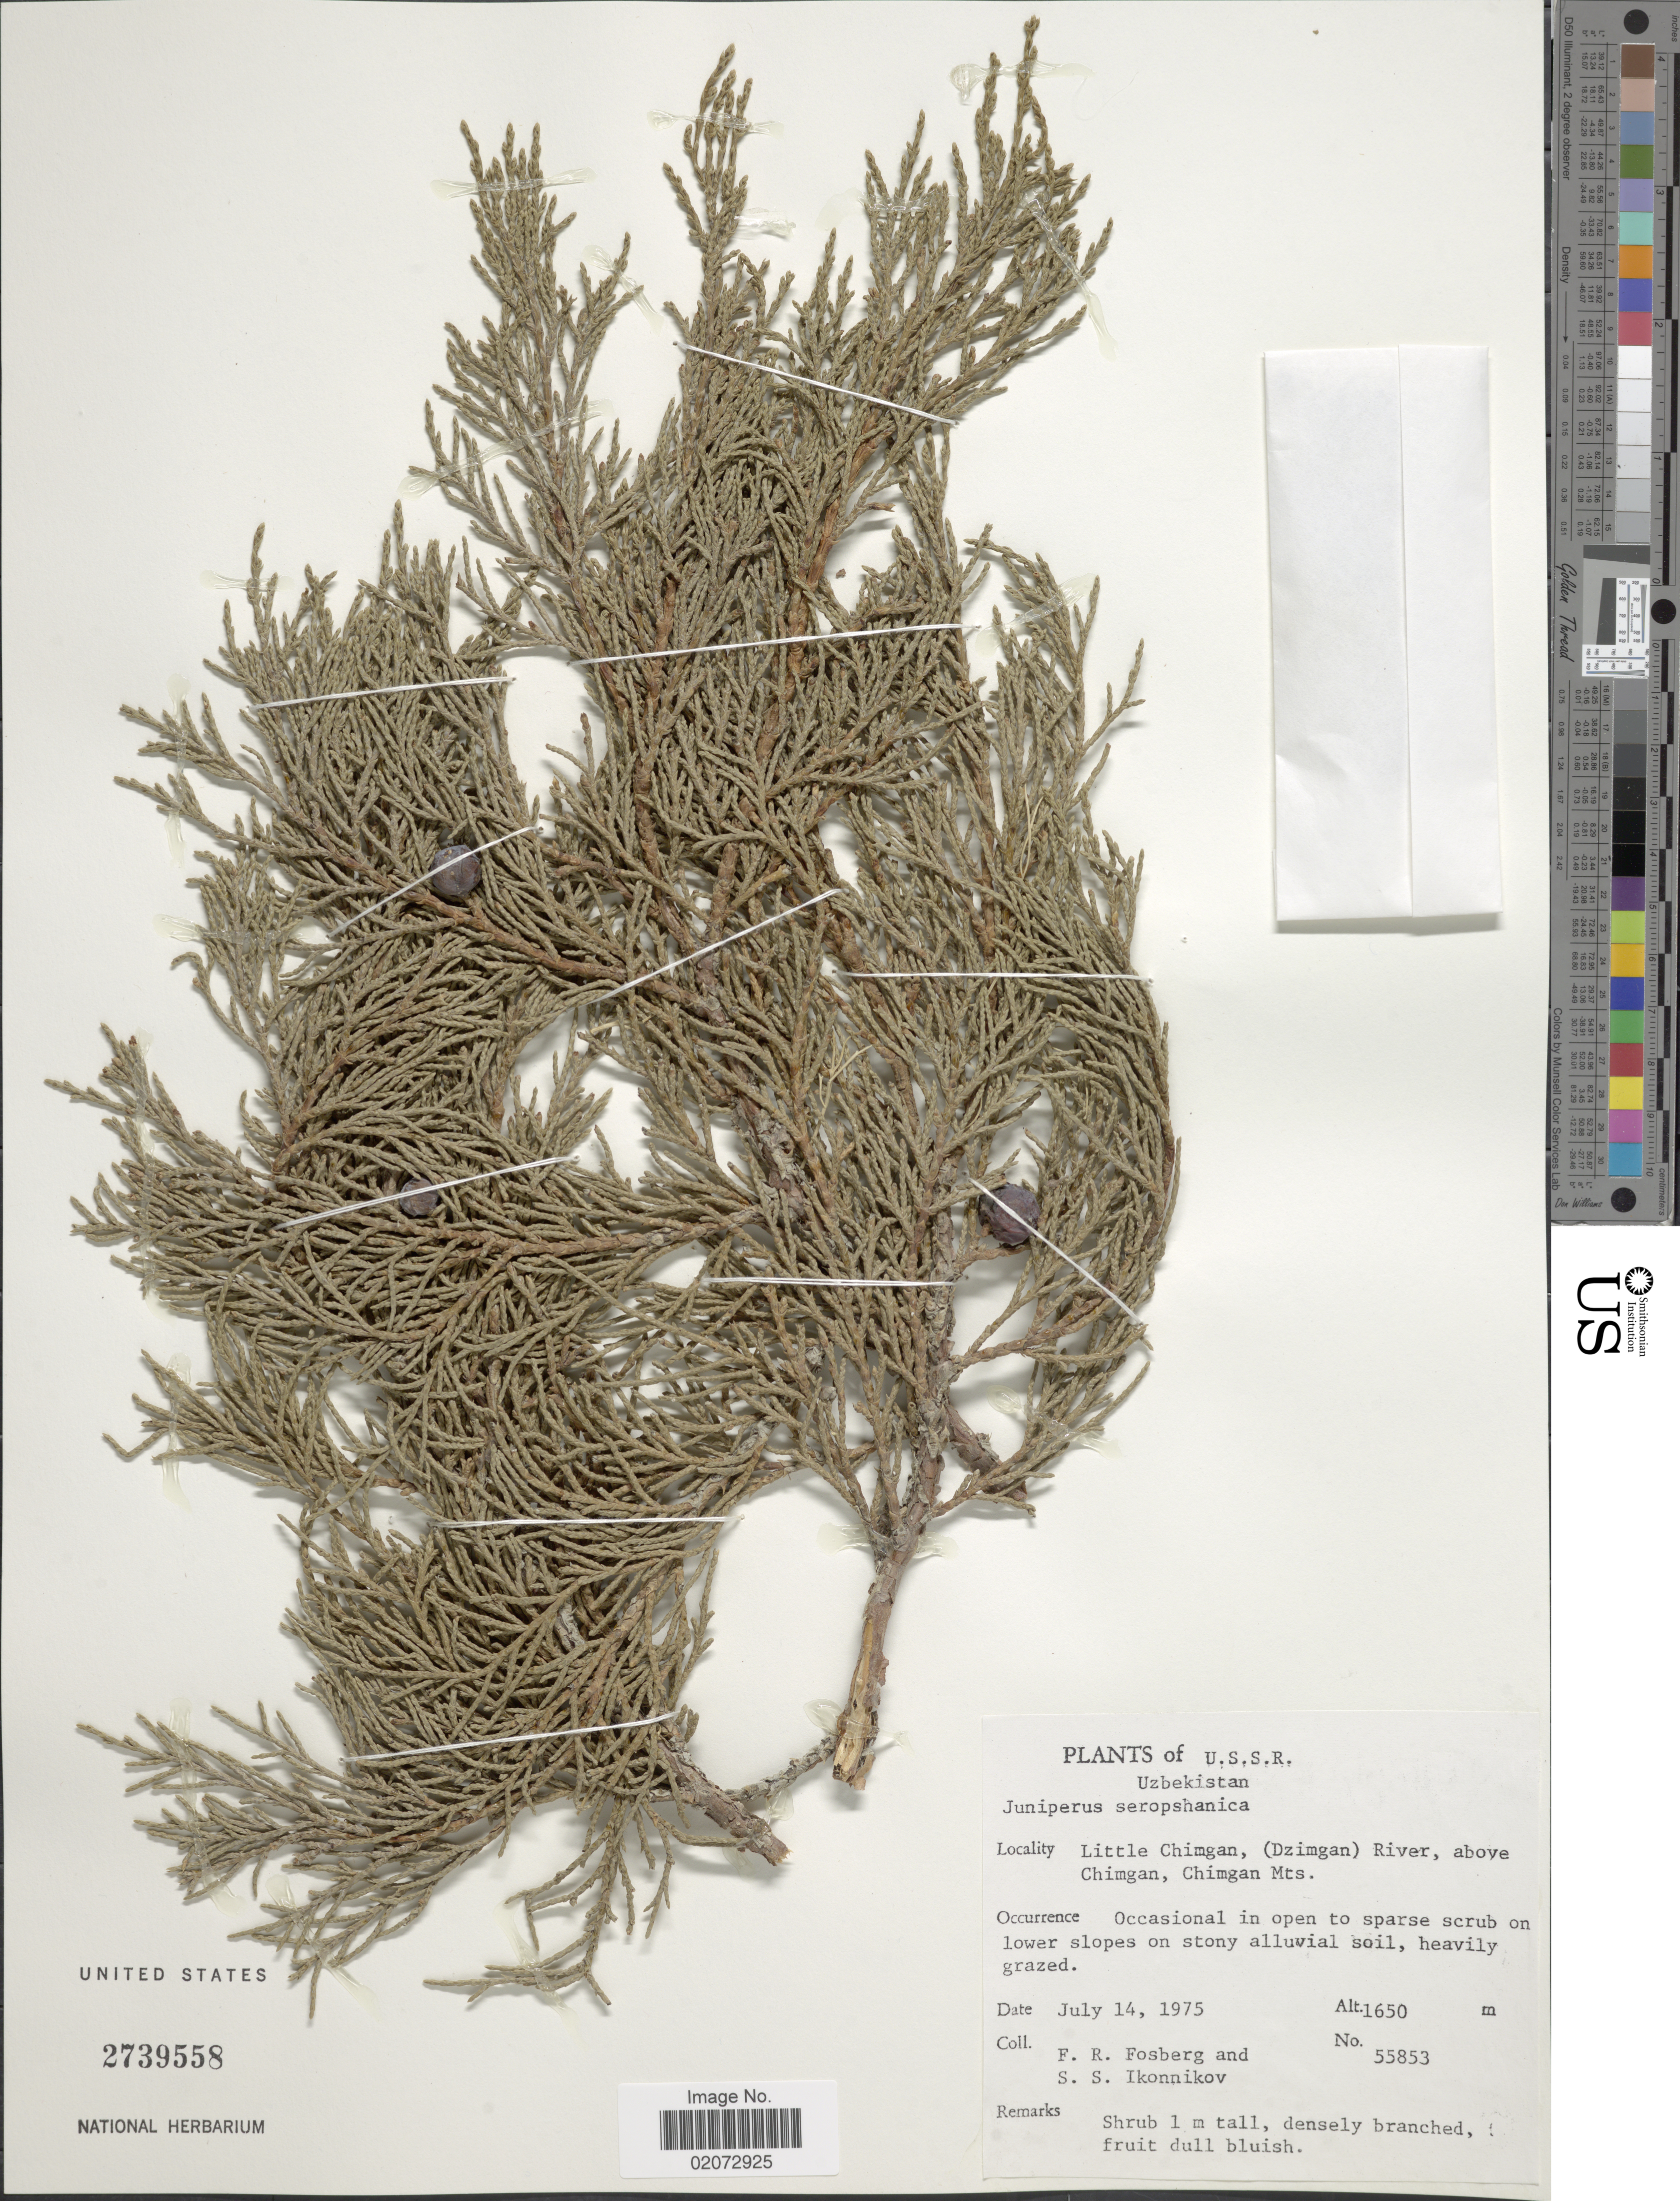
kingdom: Plantae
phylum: Tracheophyta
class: Pinopsida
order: Pinales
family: Cupressaceae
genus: Juniperus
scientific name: Juniperus seravschanica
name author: Kom.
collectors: F. R. Fosberg & S. Ikonnikov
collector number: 55853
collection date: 1975-07-14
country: Uzbekistan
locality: U.S.S.R. Uzbekistan, Little Chimgan, (Dzimgan) River, above Chimgan, Chimgan Mts.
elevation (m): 1650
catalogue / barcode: US 2739558